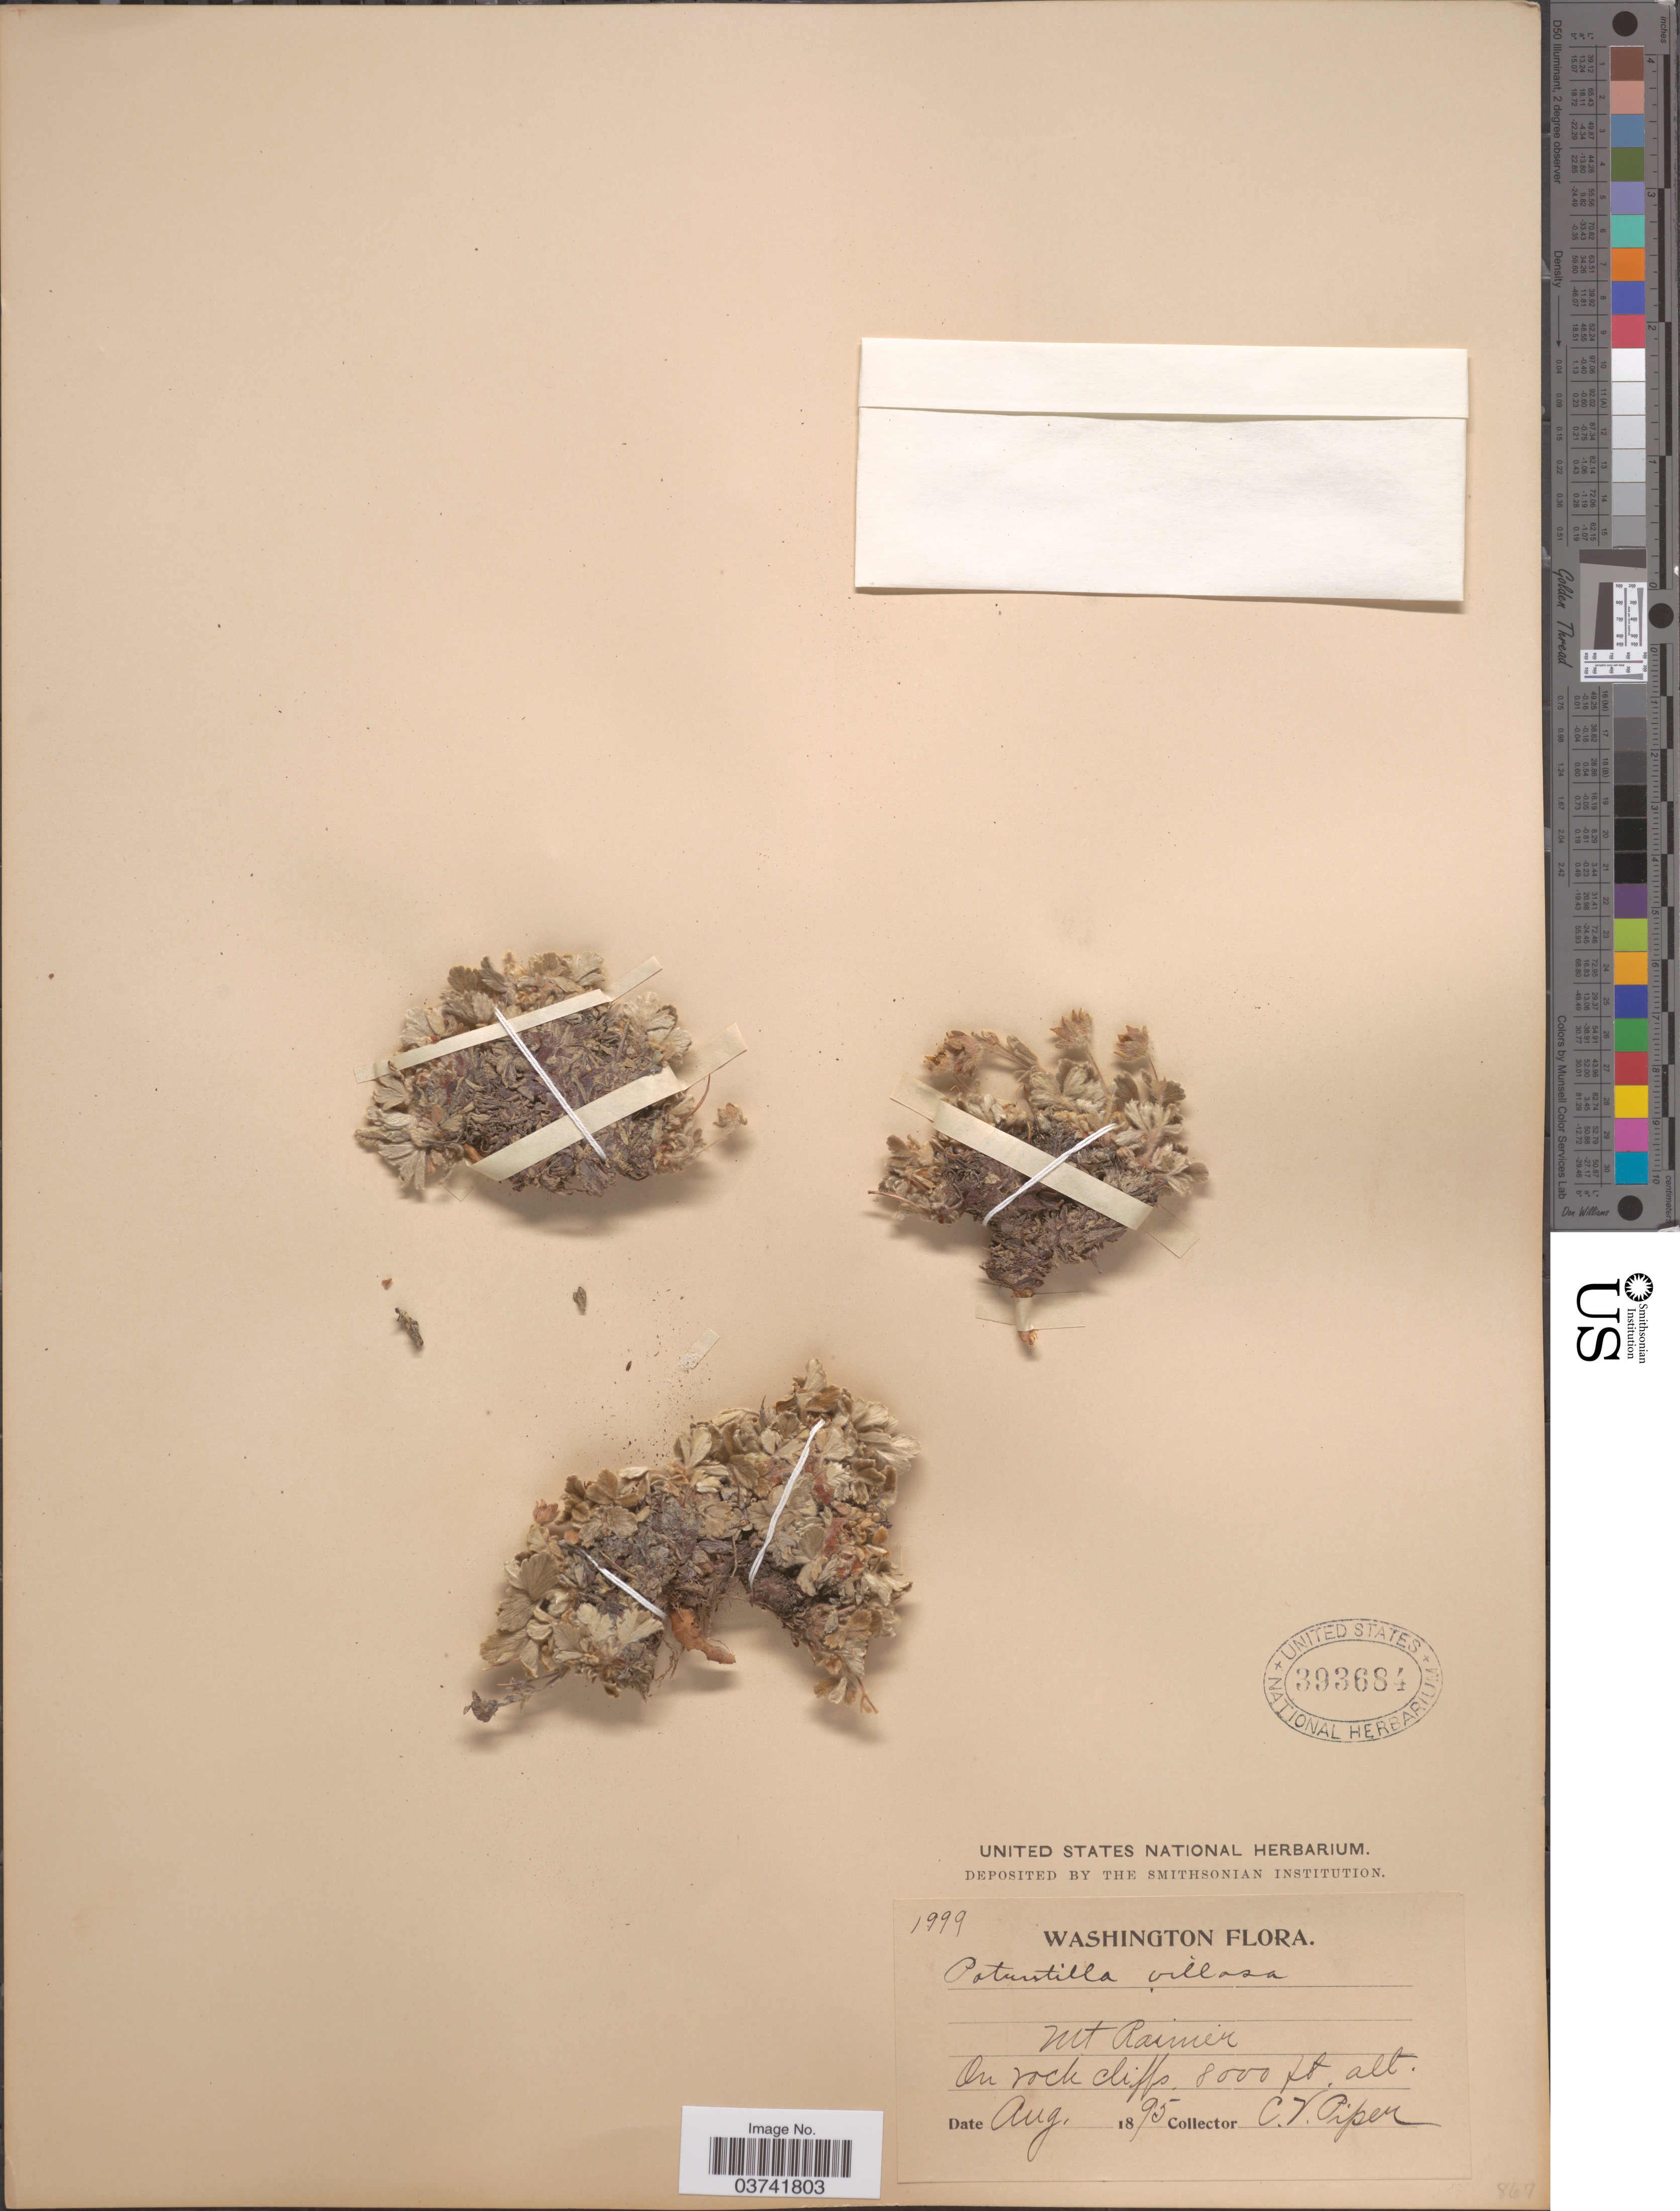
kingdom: Plantae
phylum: Tracheophyta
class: Magnoliopsida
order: Rosales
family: Rosaceae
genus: Potentilla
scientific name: Potentilla villosa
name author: Pall. ex Pursh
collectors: C. V. Piper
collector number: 1999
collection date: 1895-08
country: United States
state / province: Washington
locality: Mt. Rainier. On rock cliffs.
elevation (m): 2438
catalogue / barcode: US 393684